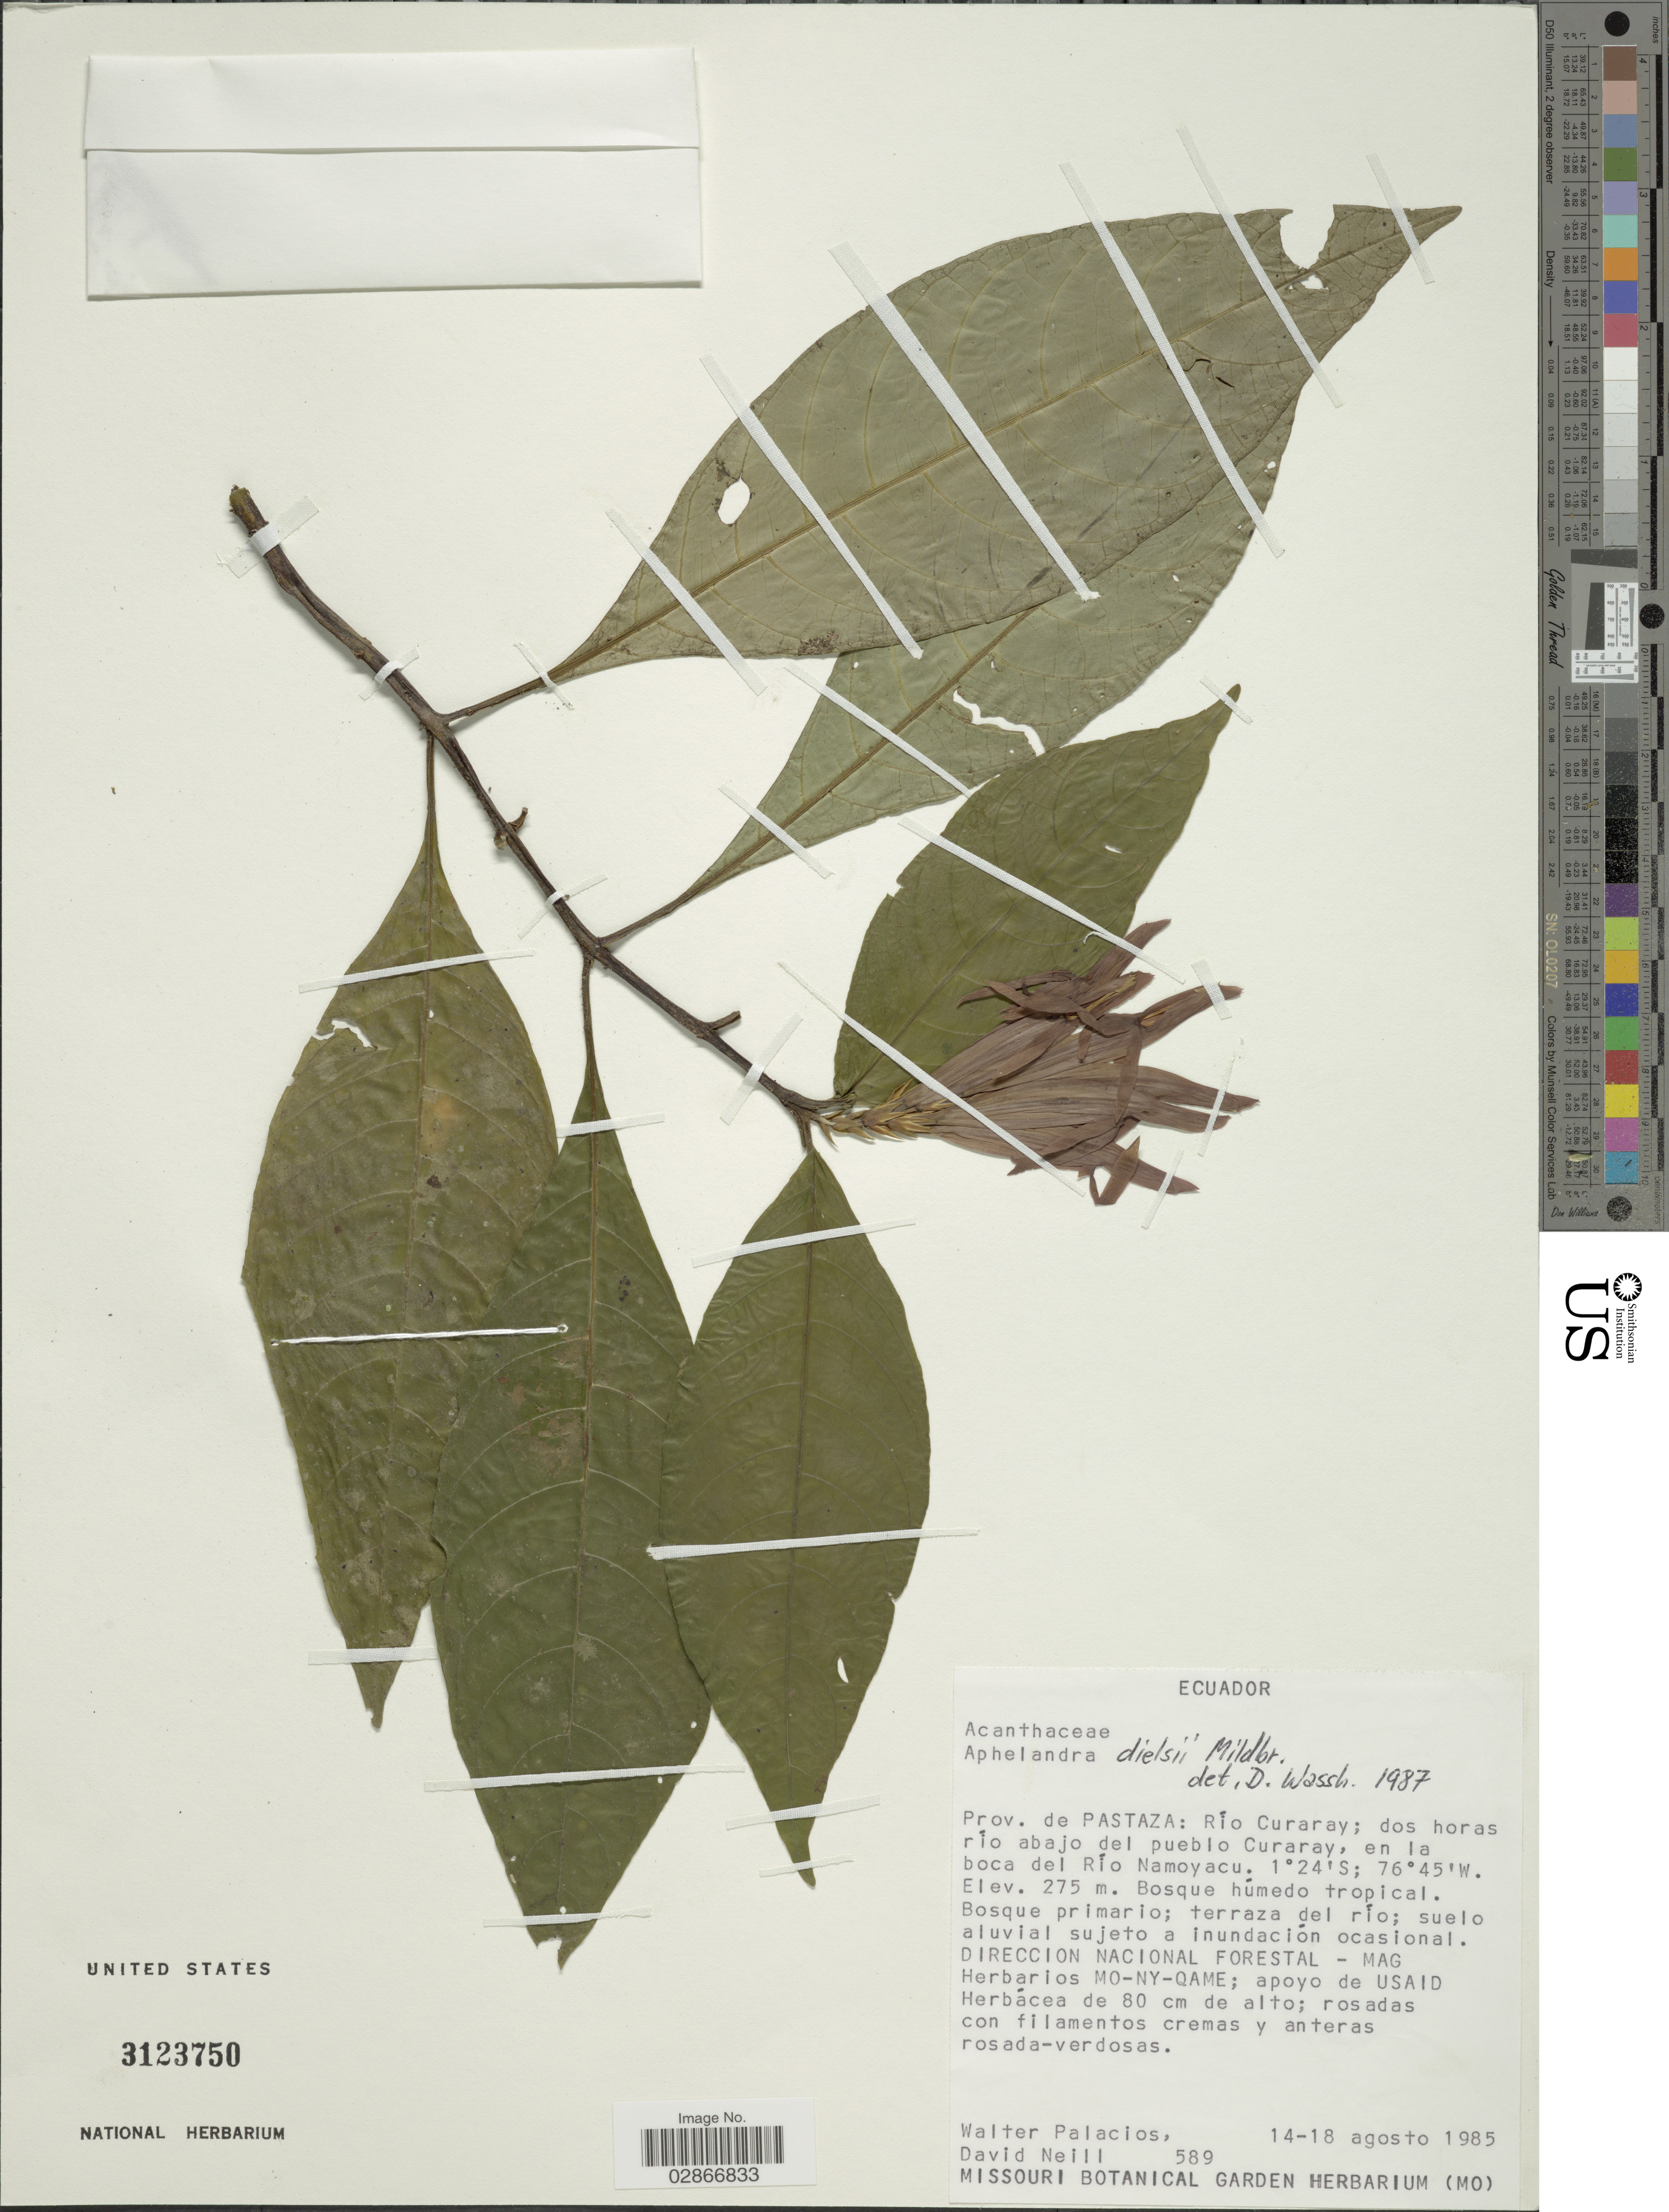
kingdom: Plantae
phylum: Tracheophyta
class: Magnoliopsida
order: Lamiales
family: Acanthaceae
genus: Aphelandra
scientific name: Aphelandra dielsii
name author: Mildbr.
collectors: W. Palacios & D. A. Neill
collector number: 589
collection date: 1985-08-14/1985-08-18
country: Ecuador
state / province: Pastaza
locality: Río Curaray; dos horas río abajo del pueblo Curaray, en la boca del Río Namoyacu.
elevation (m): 275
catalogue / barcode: US 3123750